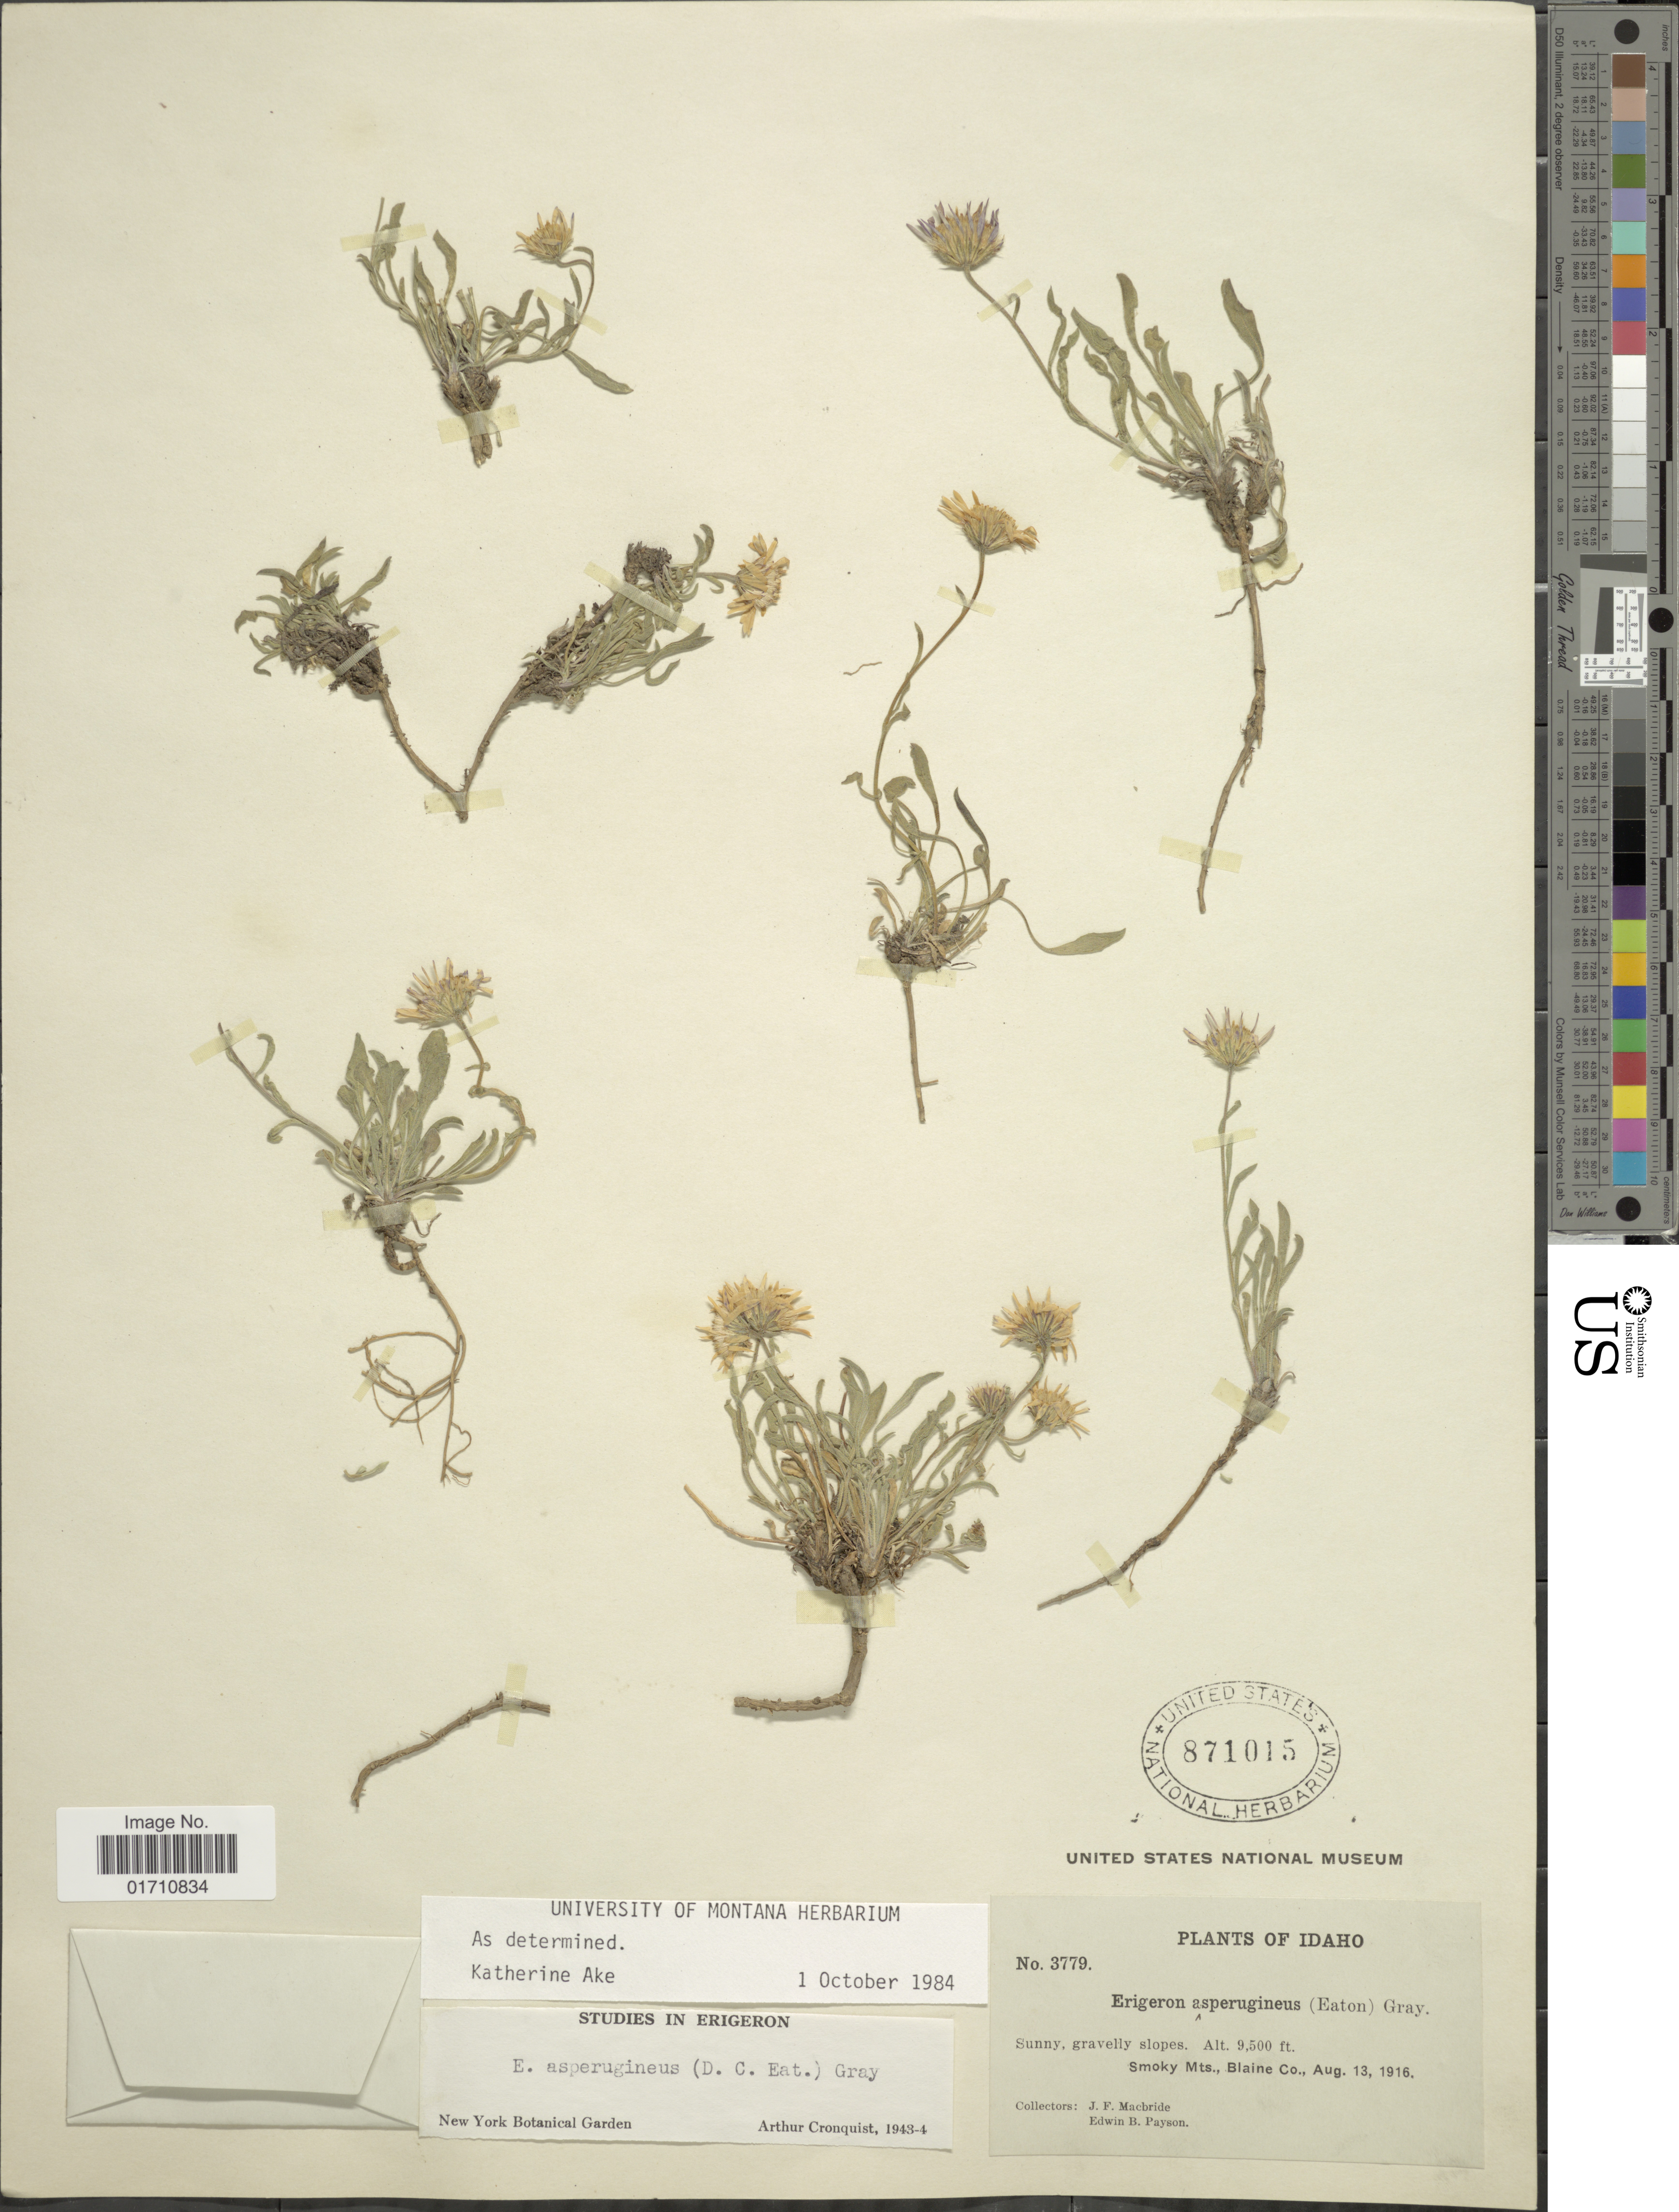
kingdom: Plantae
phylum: Tracheophyta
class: Magnoliopsida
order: Asterales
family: Asteraceae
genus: Erigeron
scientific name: Erigeron asperugineus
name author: (D.C. Eaton) A. Gray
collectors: J. F. Macbride & E. B. Payson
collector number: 3779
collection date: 1916-08-13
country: United States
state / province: Idaho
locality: Sunny, gravelly slopes, Smoky Mts., Blaine Co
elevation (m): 2896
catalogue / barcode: US 871015